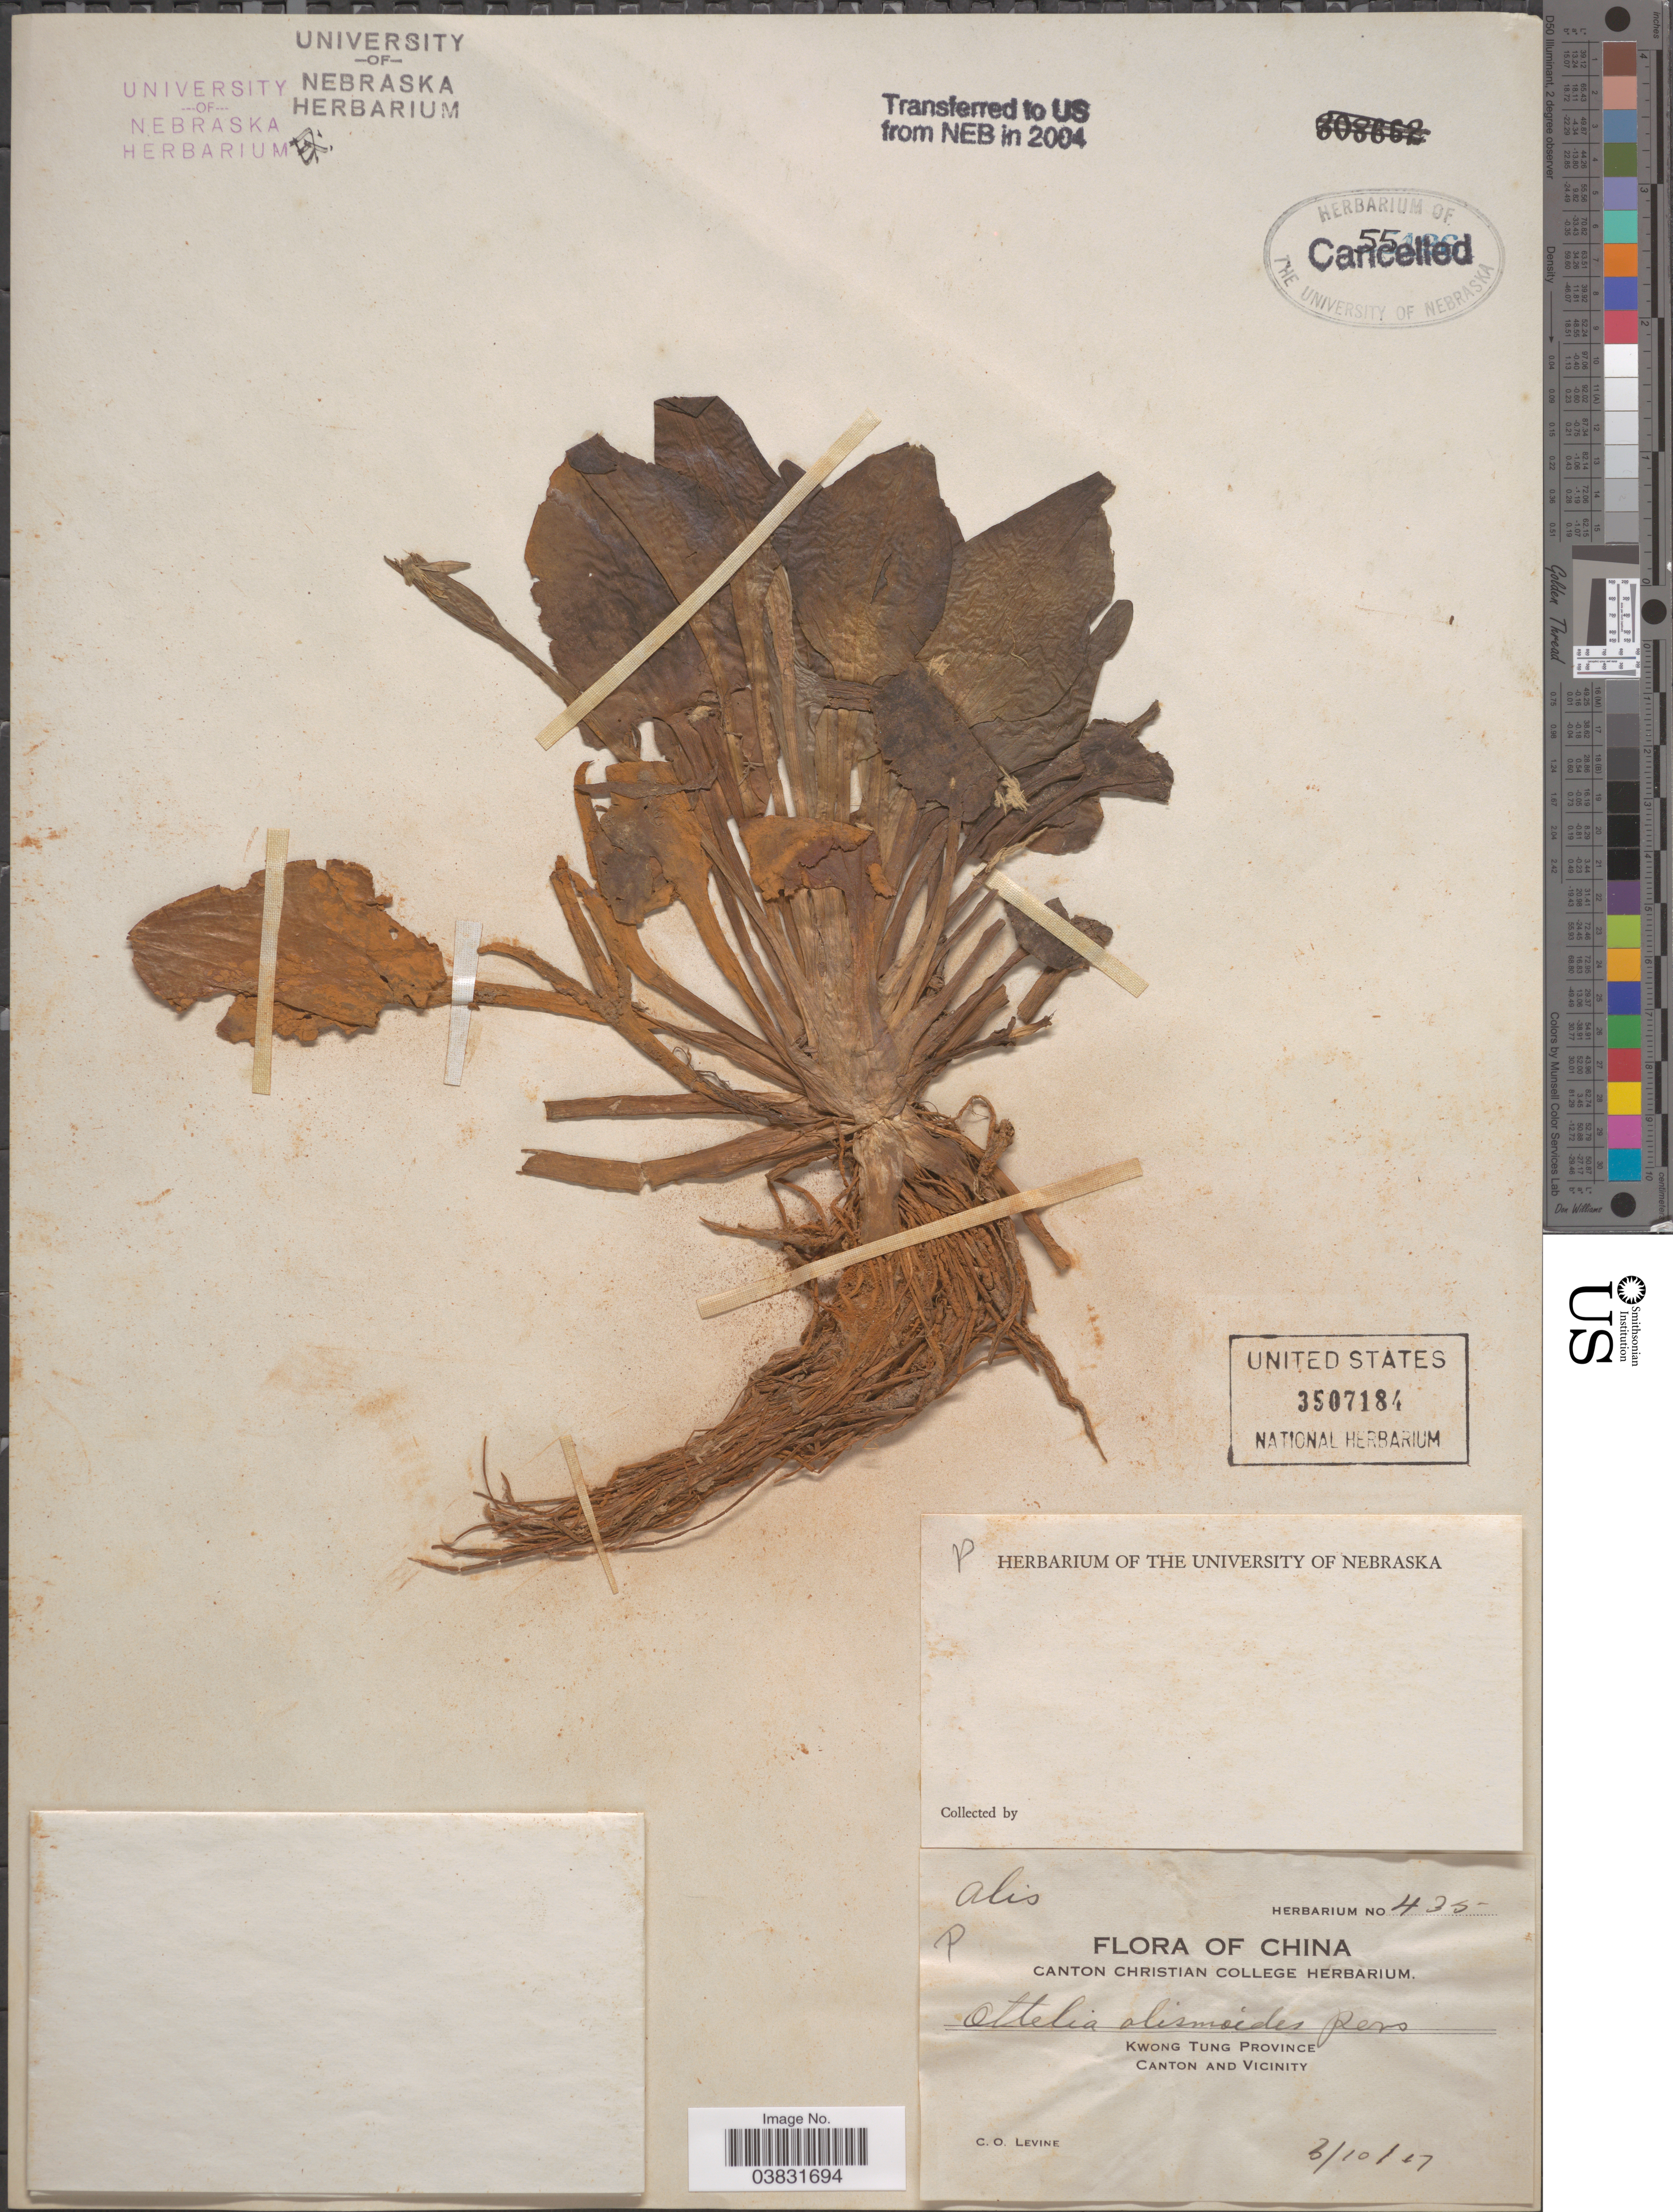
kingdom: Plantae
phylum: Tracheophyta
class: Liliopsida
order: Alismatales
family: Hydrocharitaceae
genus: Ottelia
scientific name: Ottelia alismoides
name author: Pers.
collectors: C. O. Levine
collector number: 435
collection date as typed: Transcribed d/m/y: 3/10/17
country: China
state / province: Guangdong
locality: Kwong Tung Province, Canton and vicinity.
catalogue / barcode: US 3507184